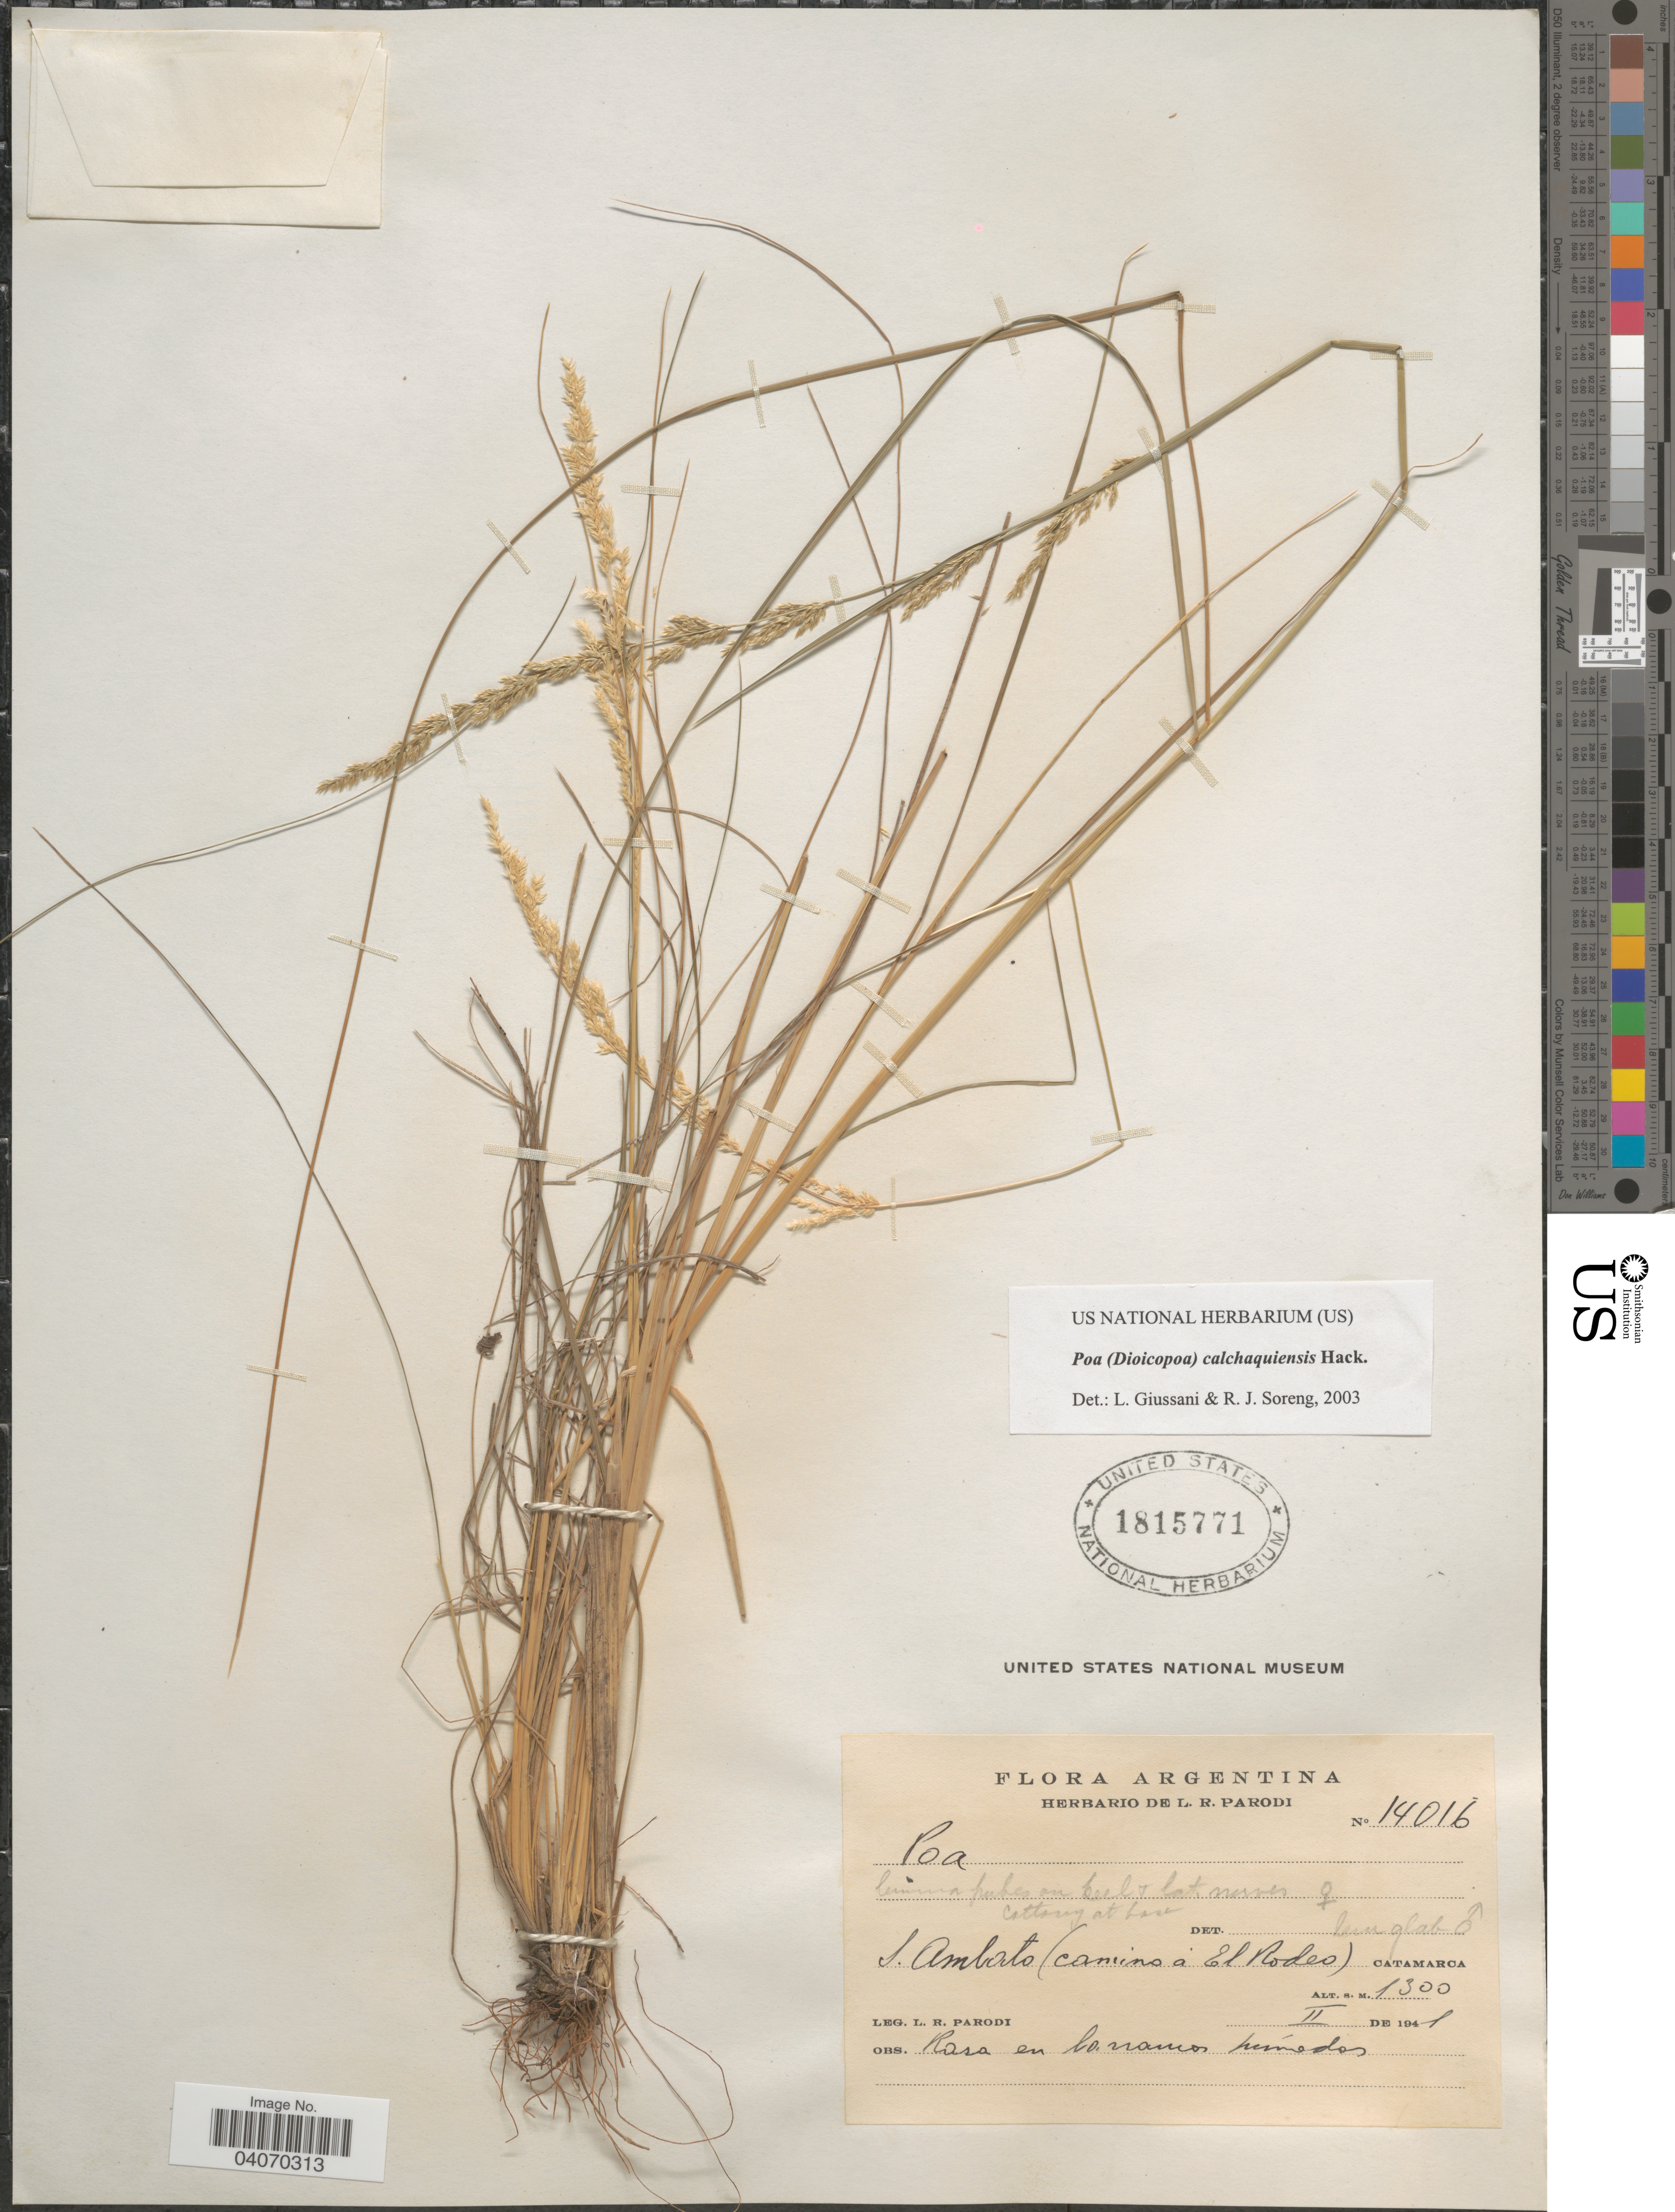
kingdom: Plantae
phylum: Tracheophyta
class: Liliopsida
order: Poales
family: Poaceae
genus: Poa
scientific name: Poa calchaquiensis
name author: Hack.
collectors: L. R. Parodi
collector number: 14016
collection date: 1941-02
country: Argentina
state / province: Catamarca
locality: S. Ambato (camino à El Rodeo).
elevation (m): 1300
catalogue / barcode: US 1815771